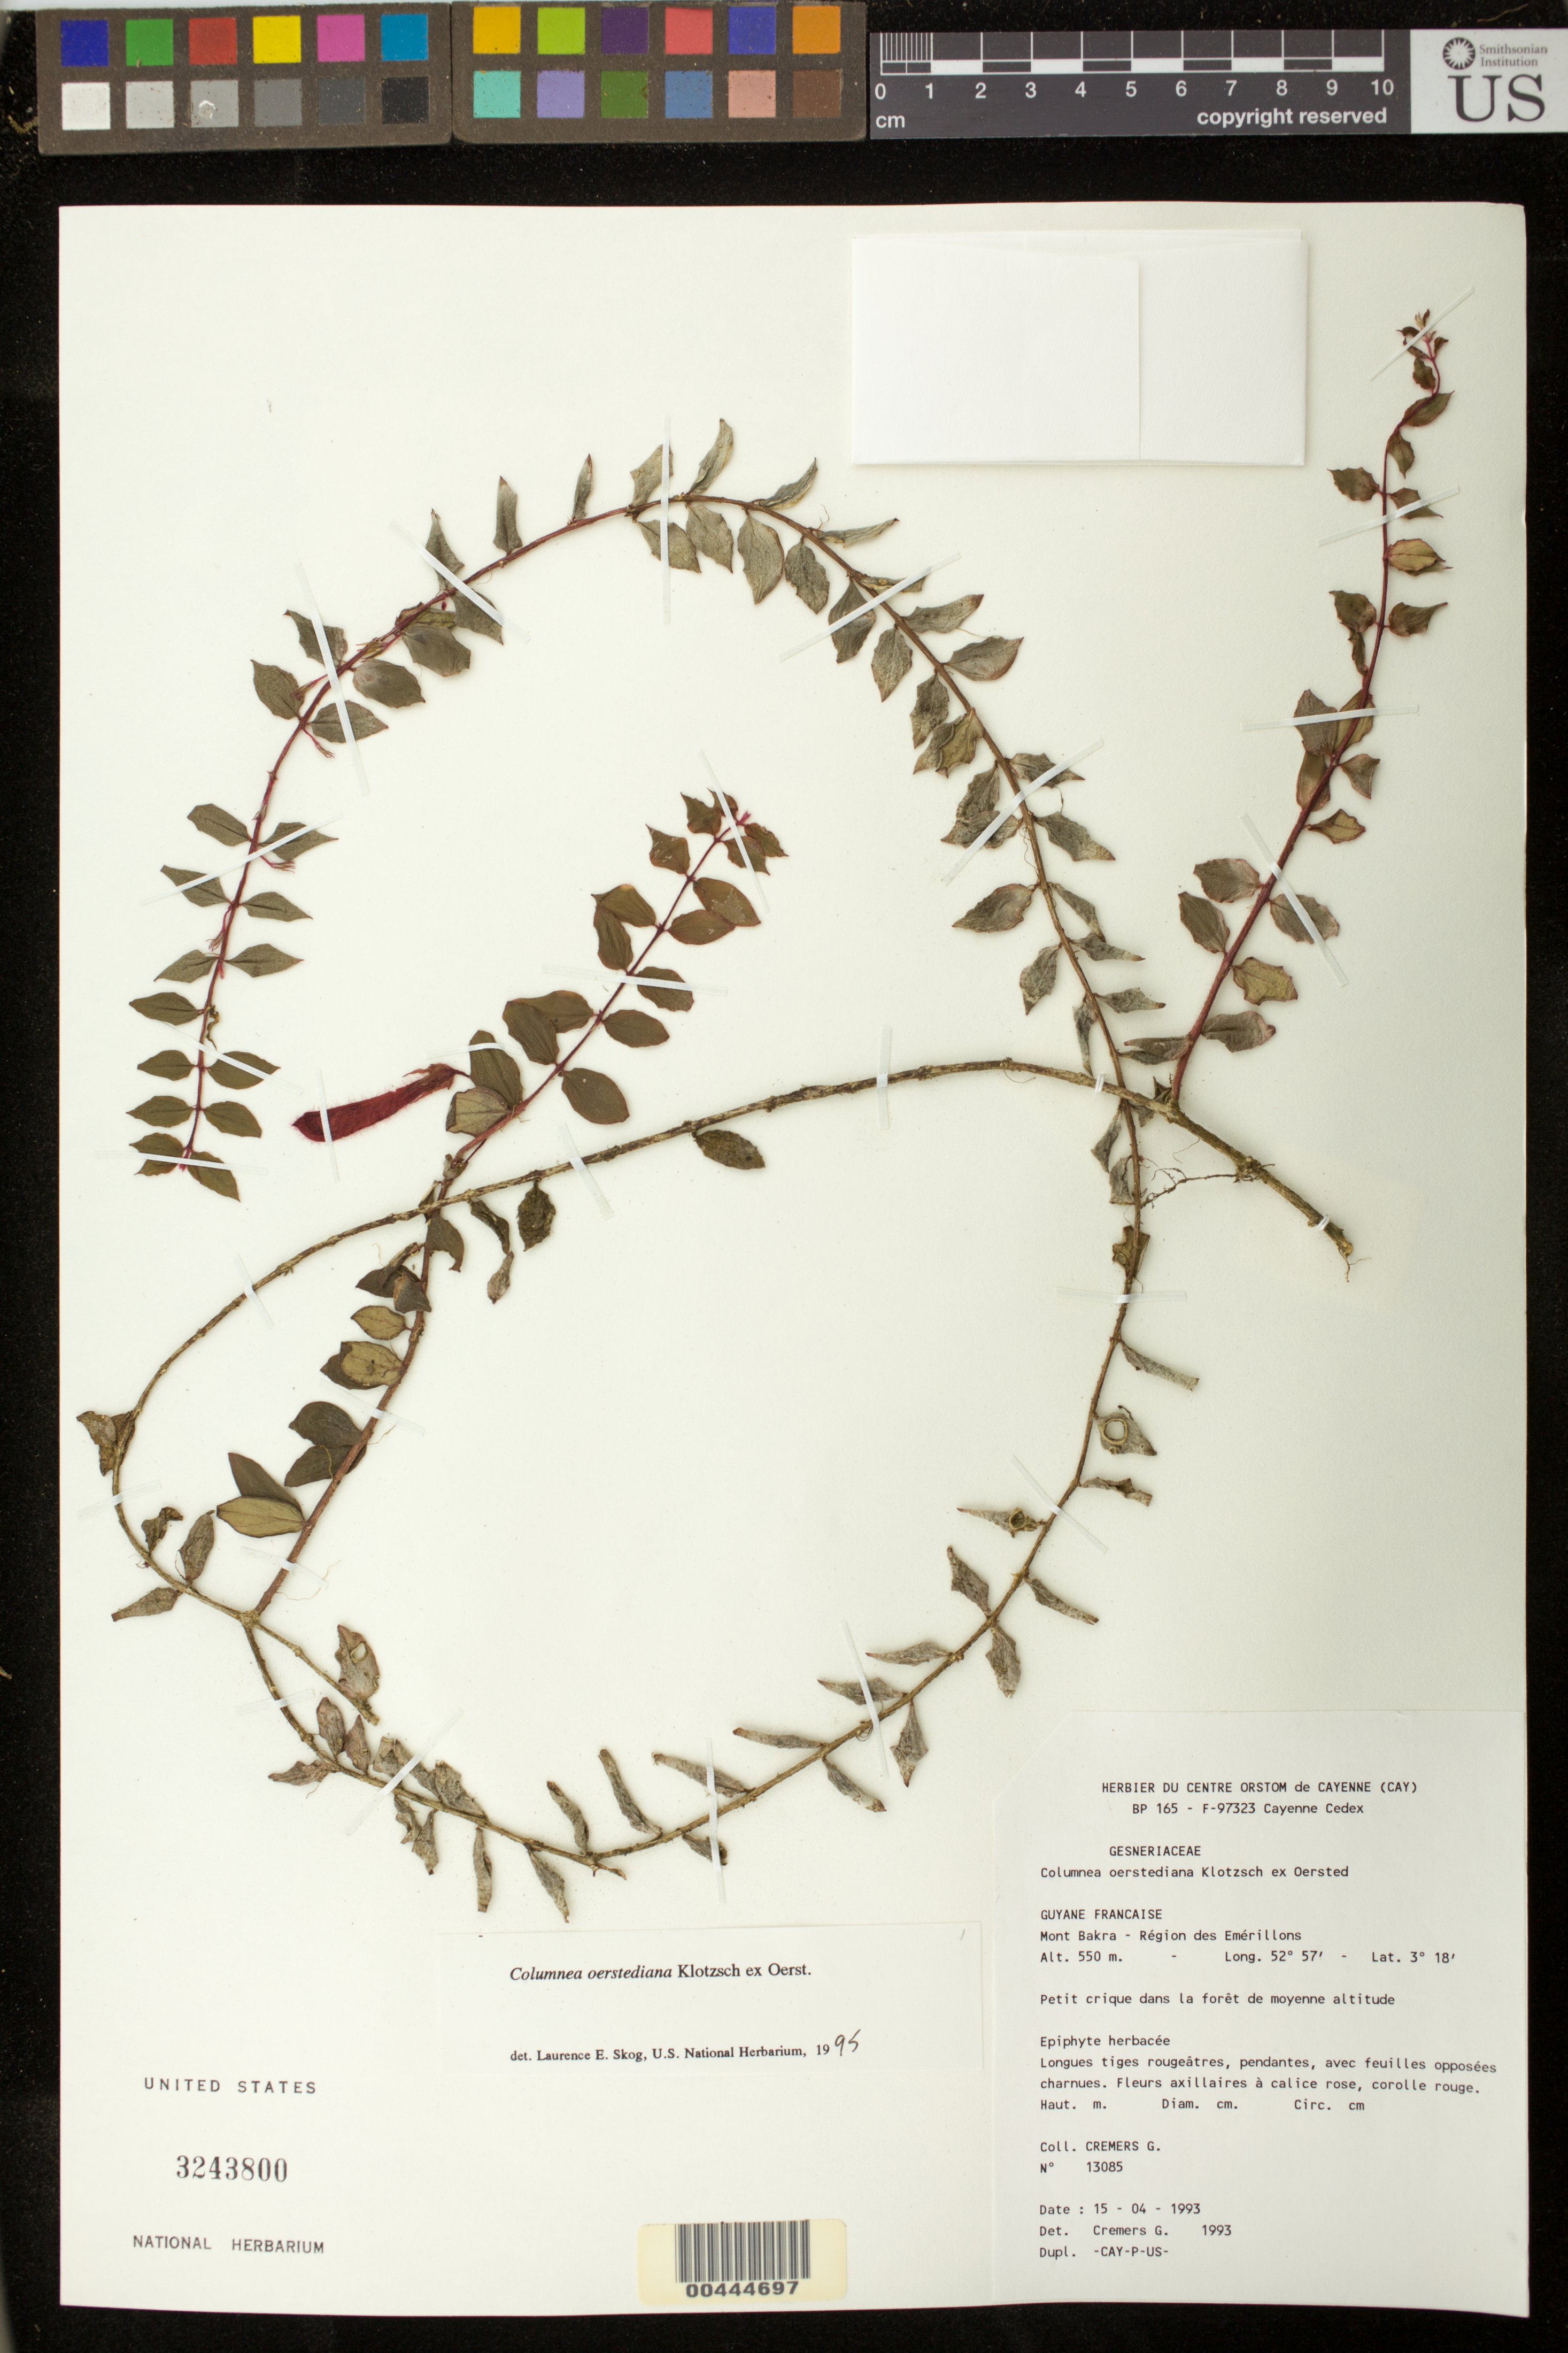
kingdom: Plantae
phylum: Tracheophyta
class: Magnoliopsida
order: Lamiales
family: Gesneriaceae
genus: Columnea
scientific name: Columnea oerstediana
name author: Klotzsch ex Oerst.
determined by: Skog, Laurence E.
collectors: G. Cremers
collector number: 13085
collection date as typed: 15 Apr 1993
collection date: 1993-04-15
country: French Guiana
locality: Mont Bakra, région des Emérillons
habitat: Petit crique dans la forêt de moyenne altitude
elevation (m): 550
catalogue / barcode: US 3243800